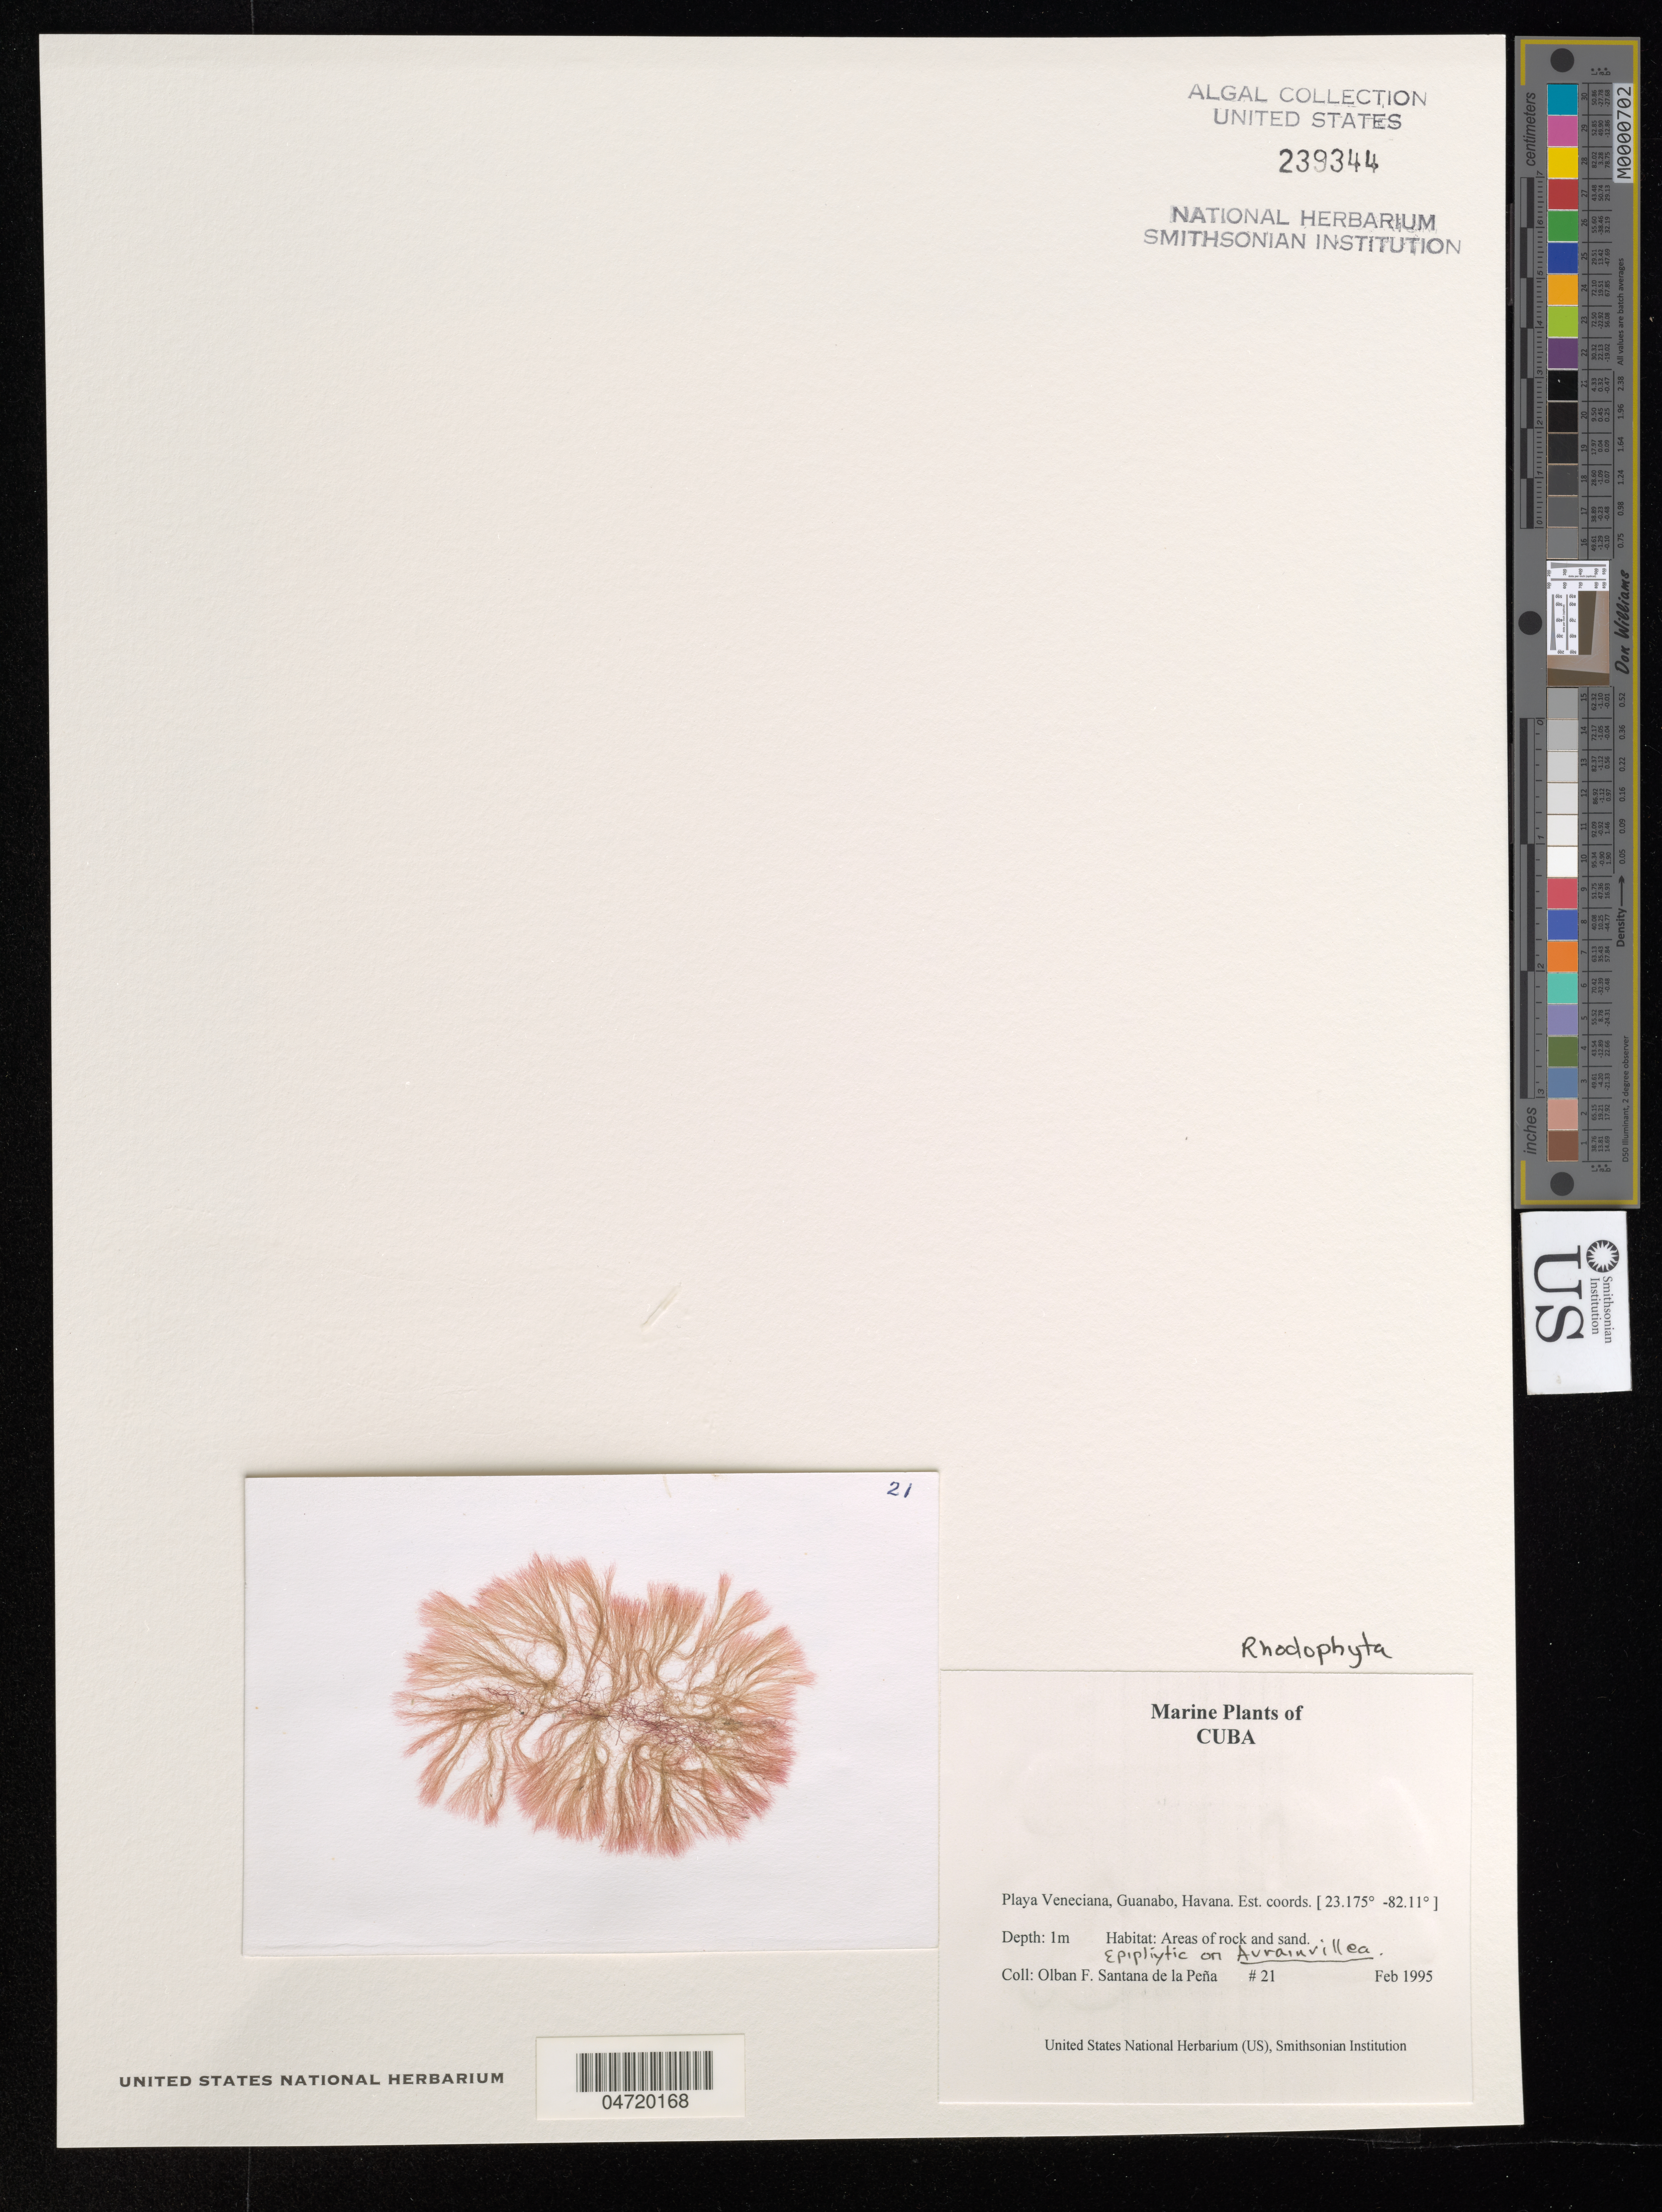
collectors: O. Santana de la Peña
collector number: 21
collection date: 1995-02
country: Cuba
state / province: La Habana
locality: Playa Veneciana, Guanabo, Havana.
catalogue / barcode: US 239344